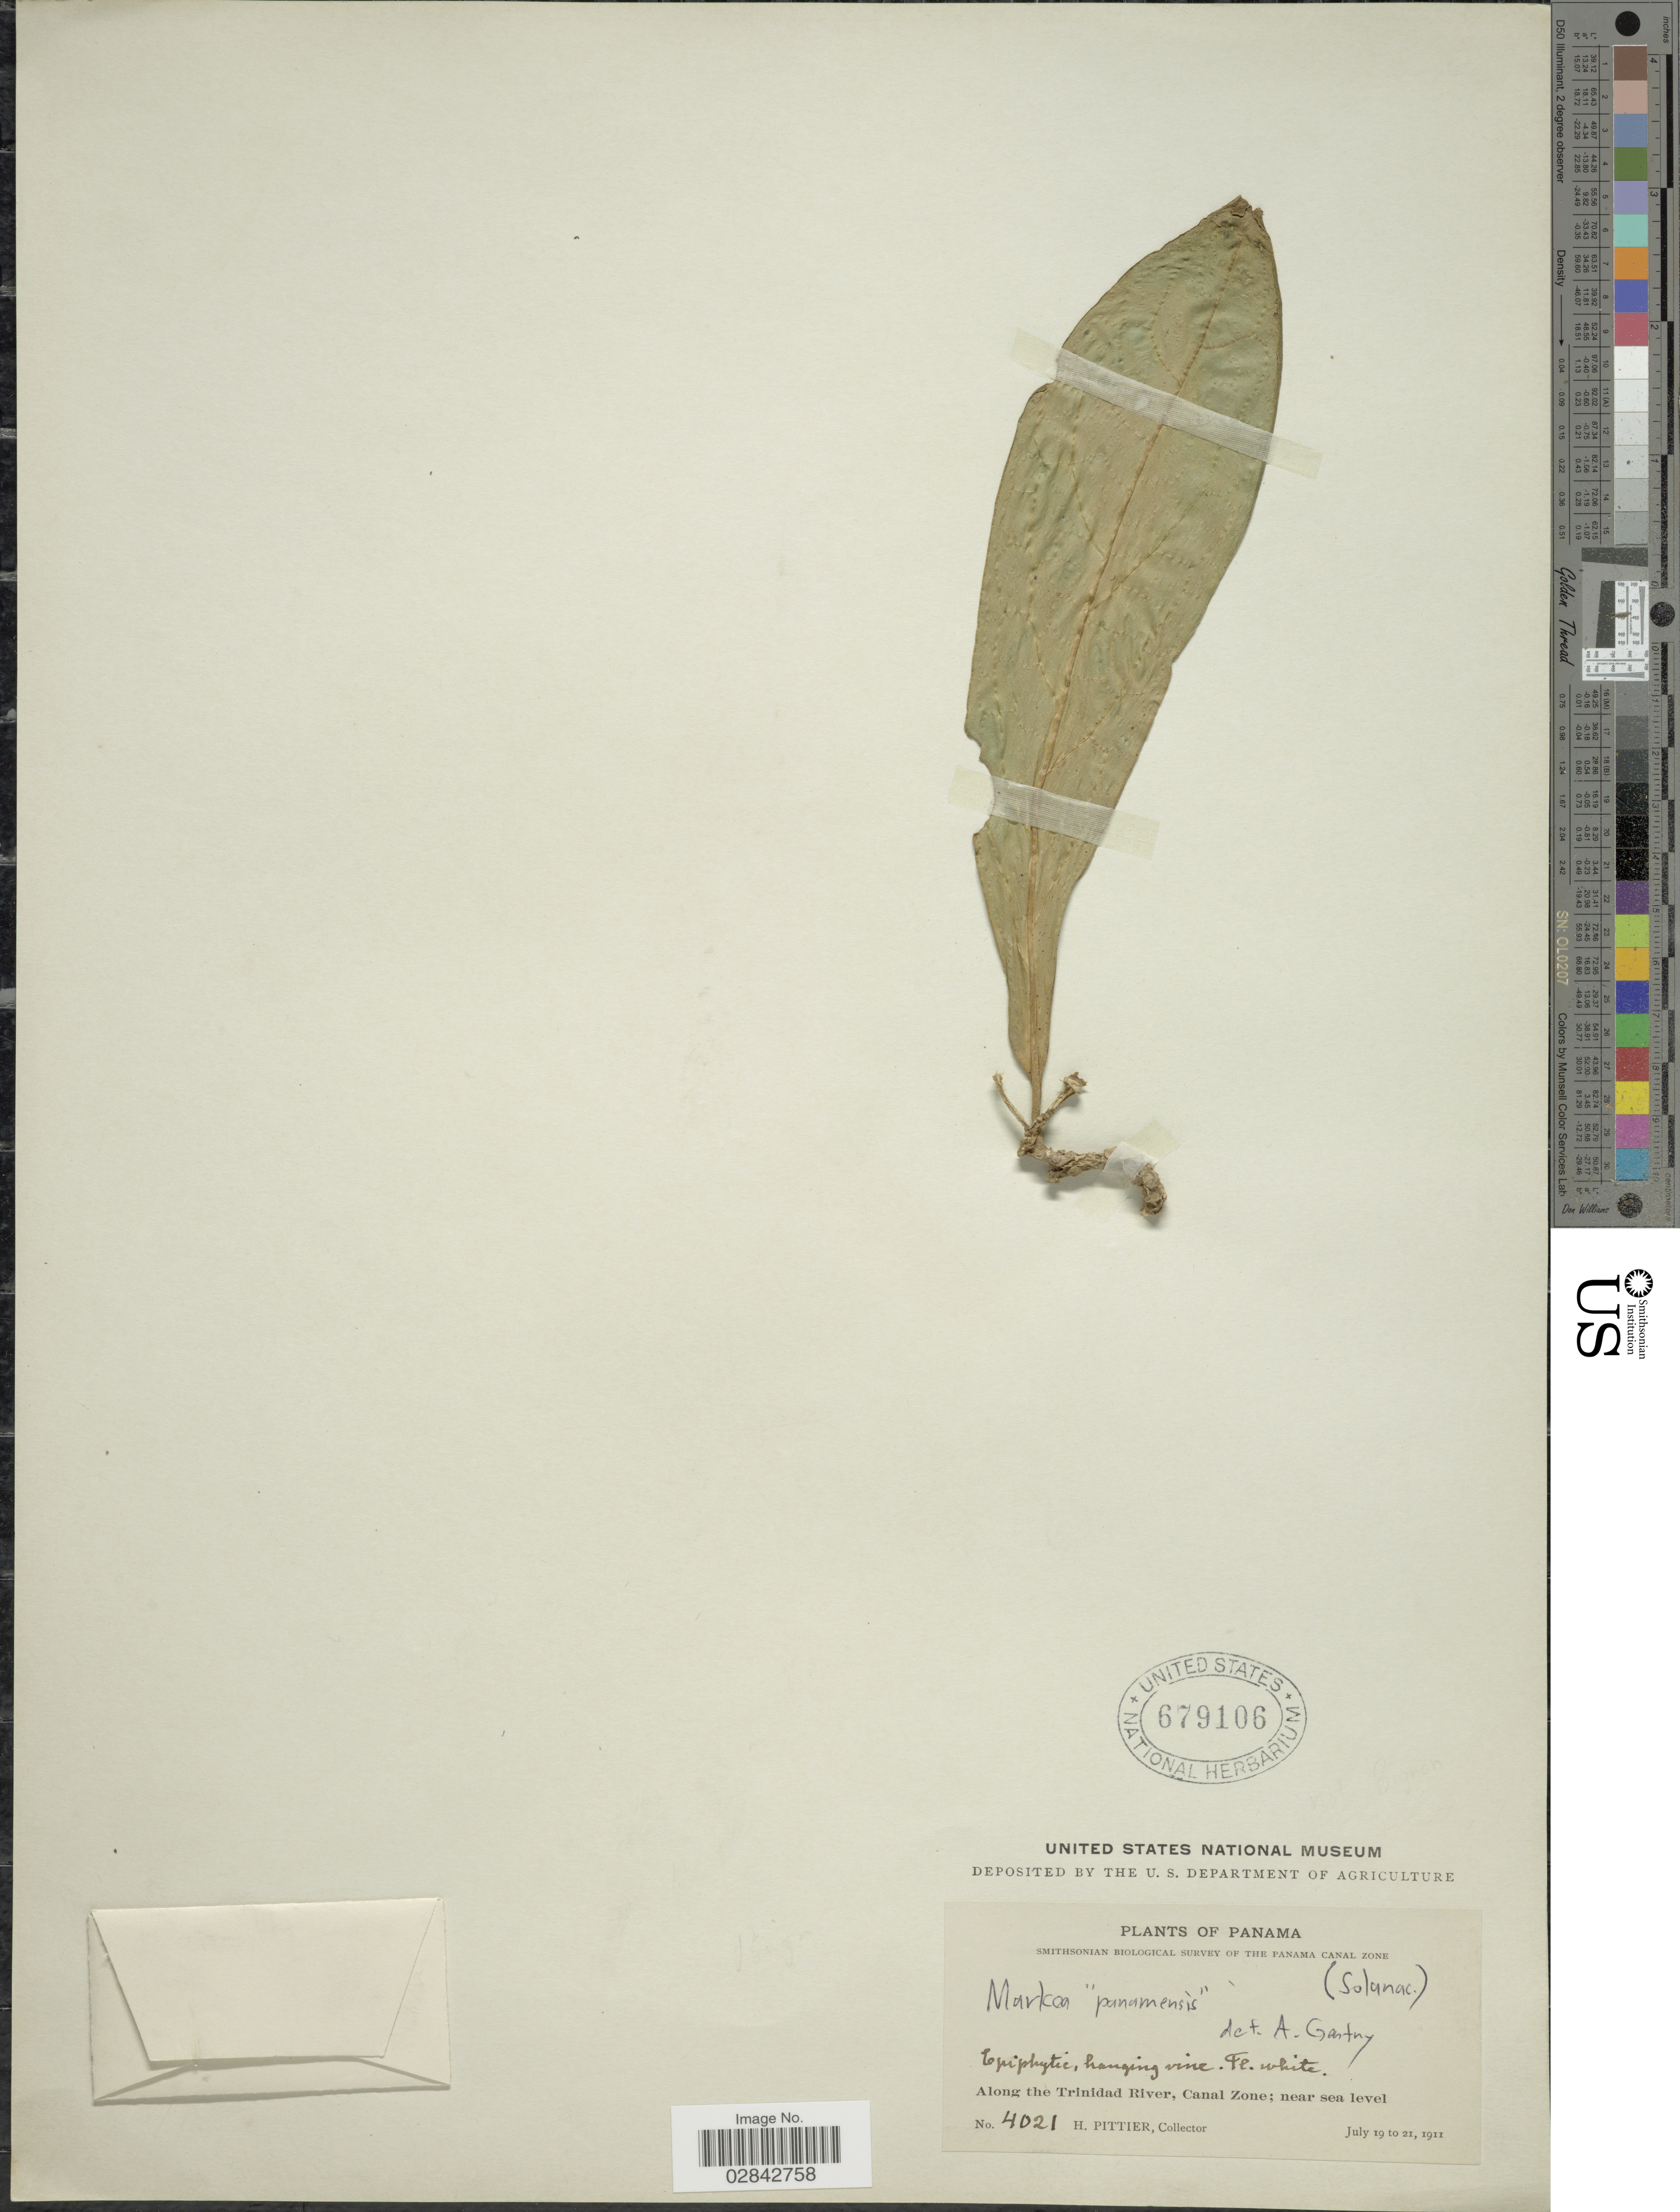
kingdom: Plantae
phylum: Tracheophyta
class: Magnoliopsida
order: Solanales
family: Solanaceae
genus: Markea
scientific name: Markea panamensis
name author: Standl.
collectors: H. F. Pittier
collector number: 4021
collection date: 1911-07-19/1911-07-21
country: Panama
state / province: Colón / Panamá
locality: Along the Trinidad River, Canal Zone.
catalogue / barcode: US 679106